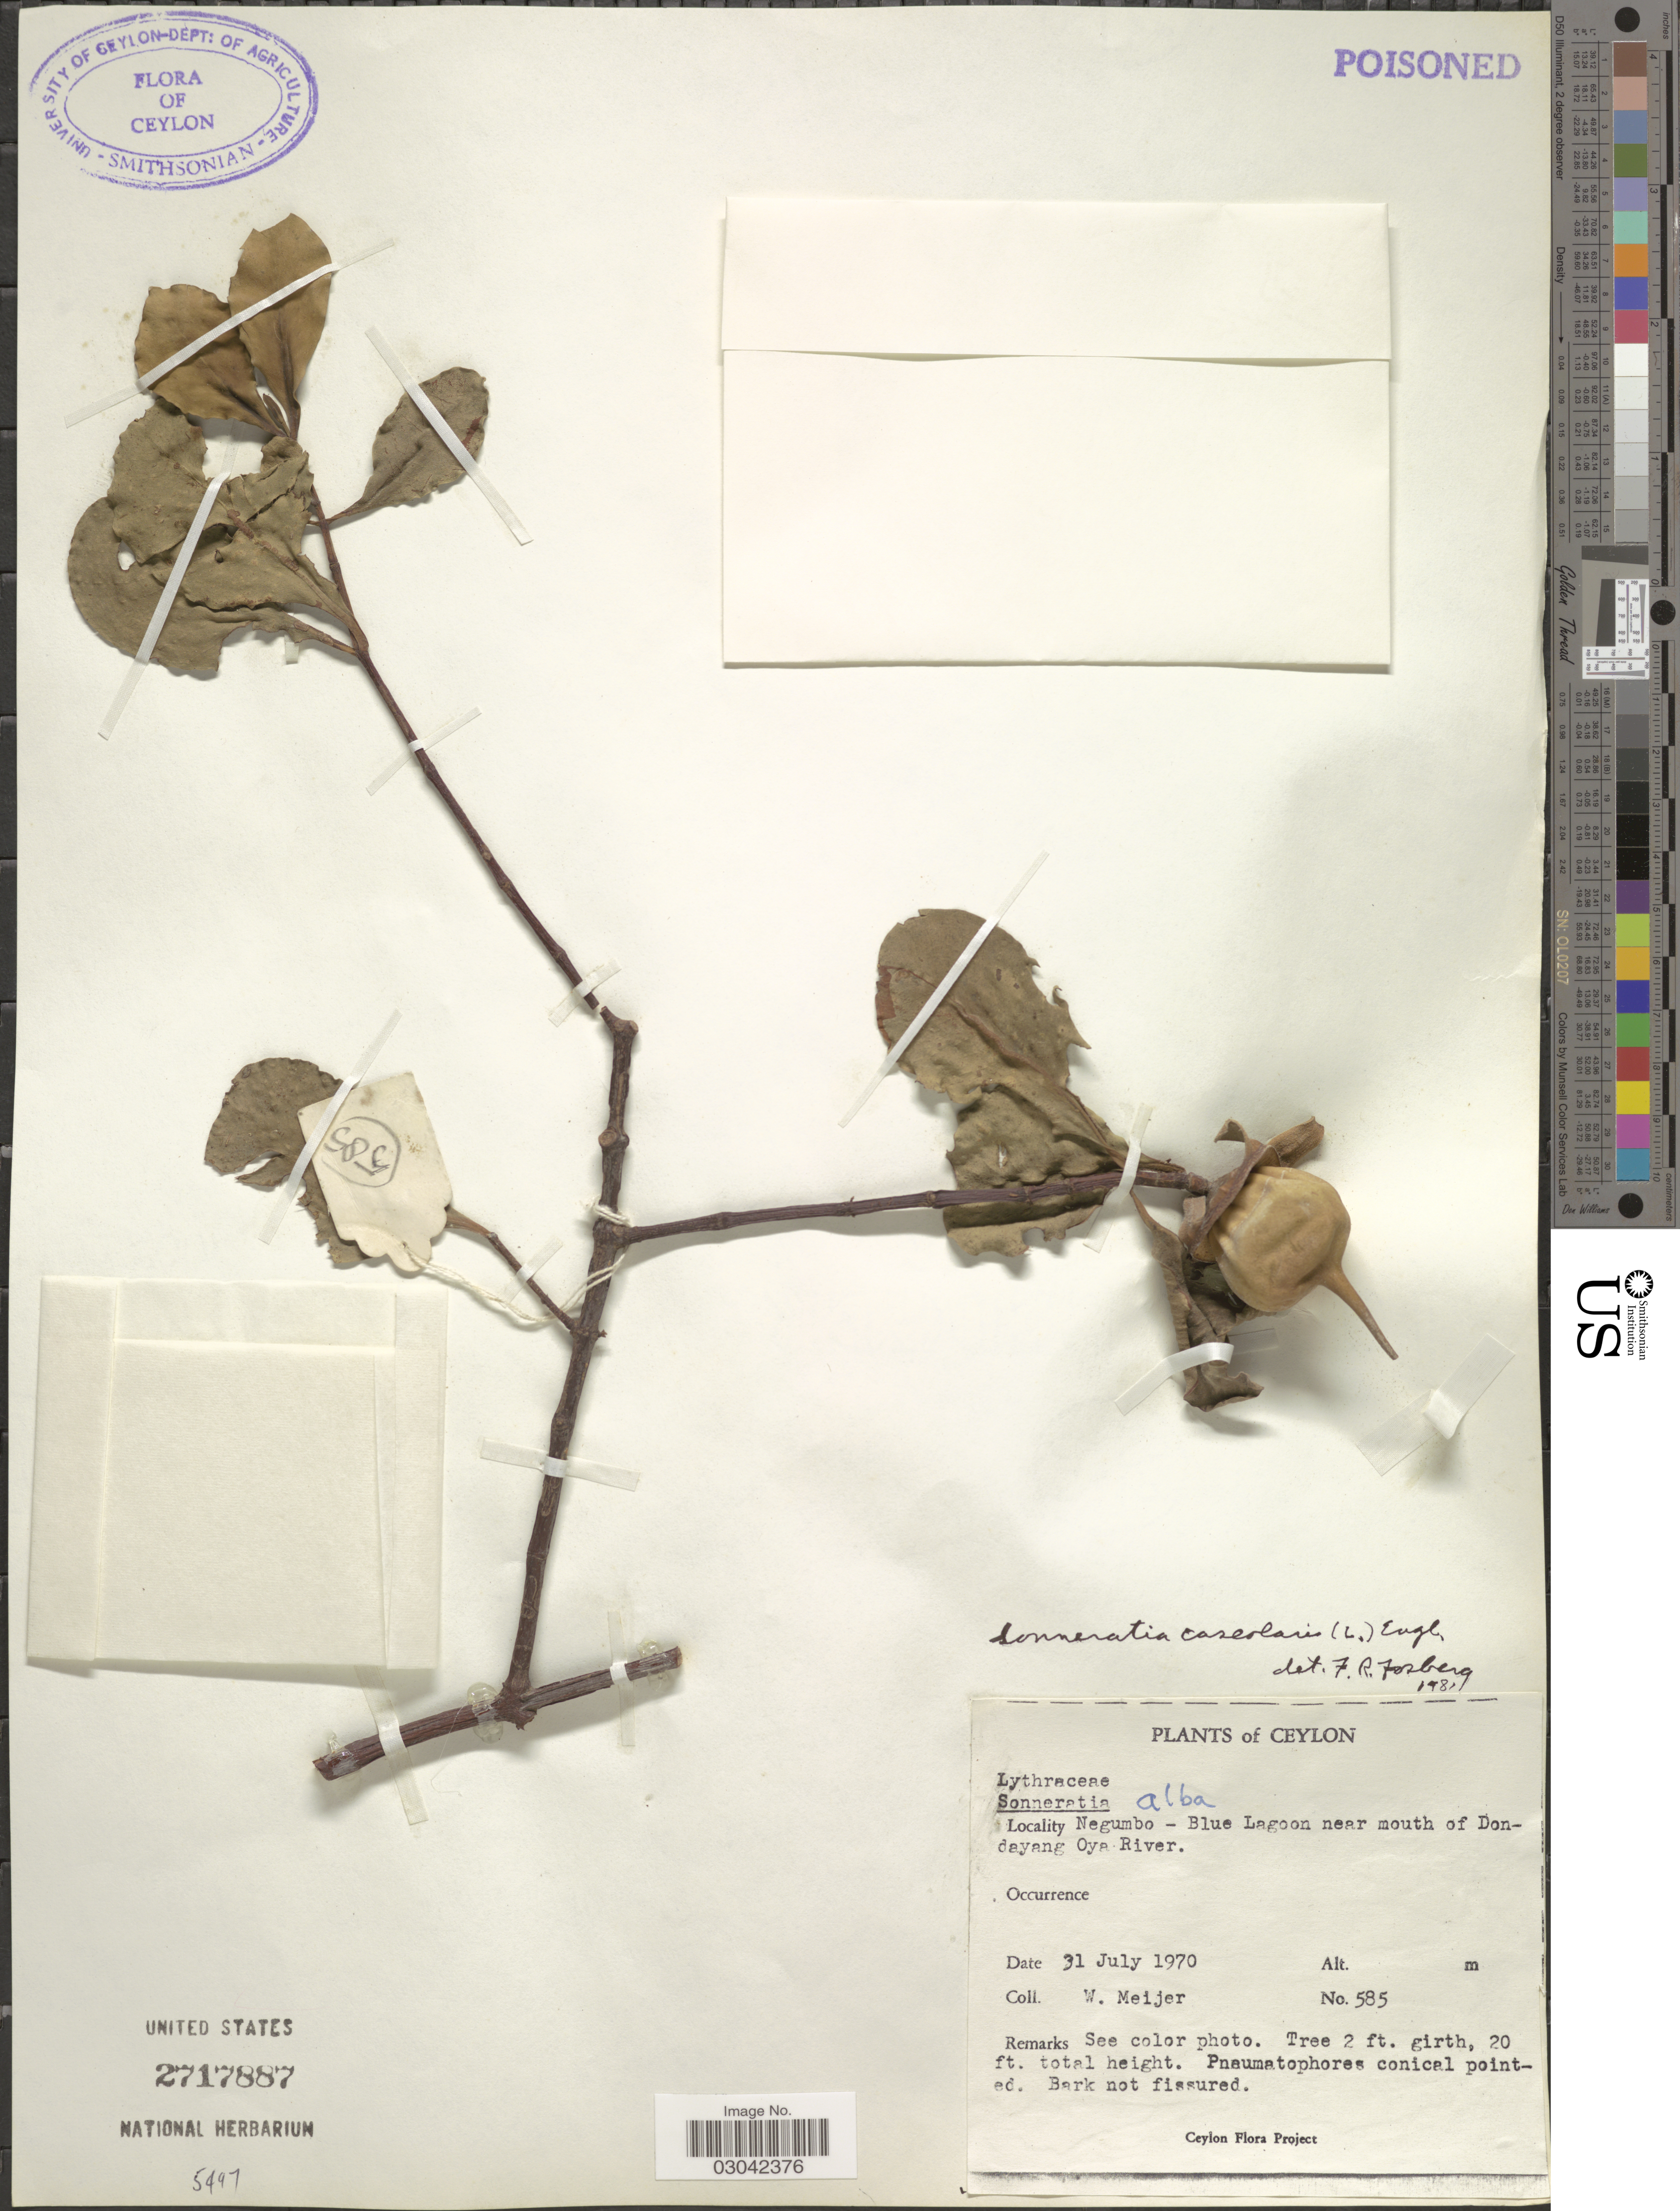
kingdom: Plantae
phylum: Tracheophyta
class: Magnoliopsida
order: Myrtales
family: Lythraceae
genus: Sonneratia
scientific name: Sonneratia caseolaris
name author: (L.) Engl.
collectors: W. Meijer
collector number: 858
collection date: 1970-07-31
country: Sri Lanka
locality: Ceylon. Negumbo - Blue Lagoon near mouth of Dondayang Oya River.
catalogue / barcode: US 2717887